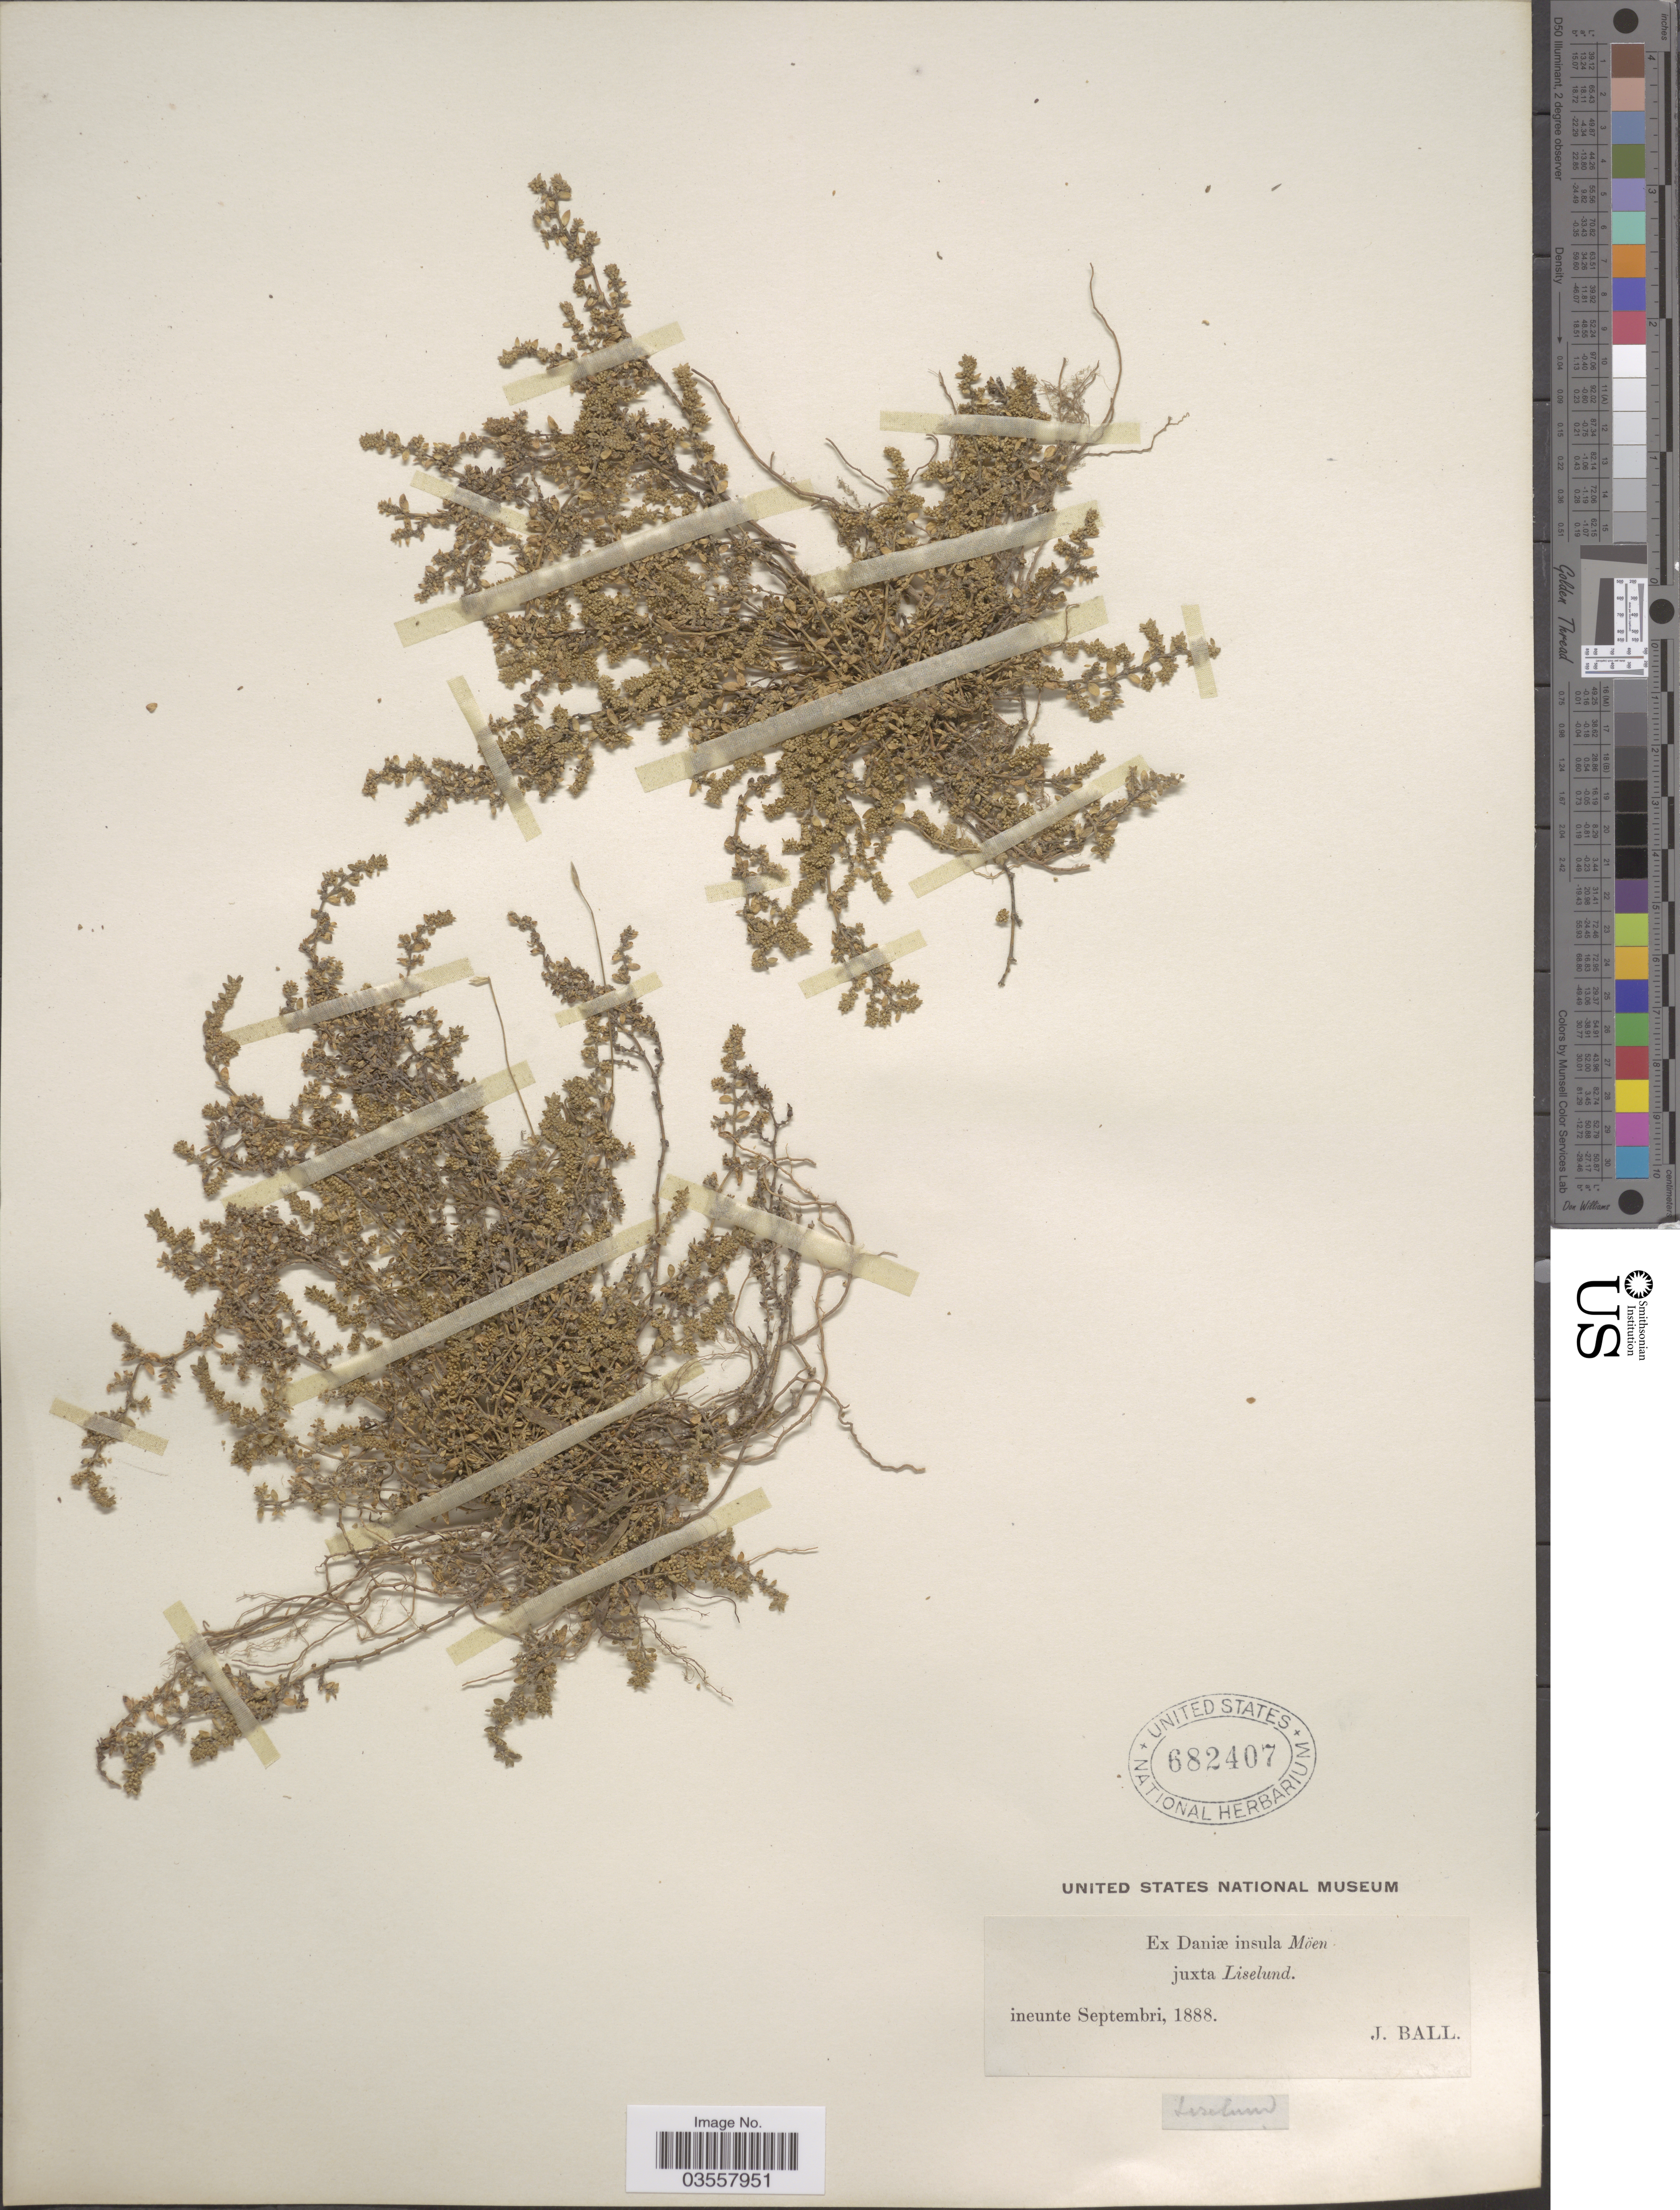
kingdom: Plantae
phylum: Tracheophyta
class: Magnoliopsida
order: Caryophyllales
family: Caryophyllaceae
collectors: J. Ball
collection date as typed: ineunte Septembri, 1888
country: Denmark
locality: Ex Daniæ insula Möen juxta Liselund. Liselund.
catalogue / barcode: US 682407